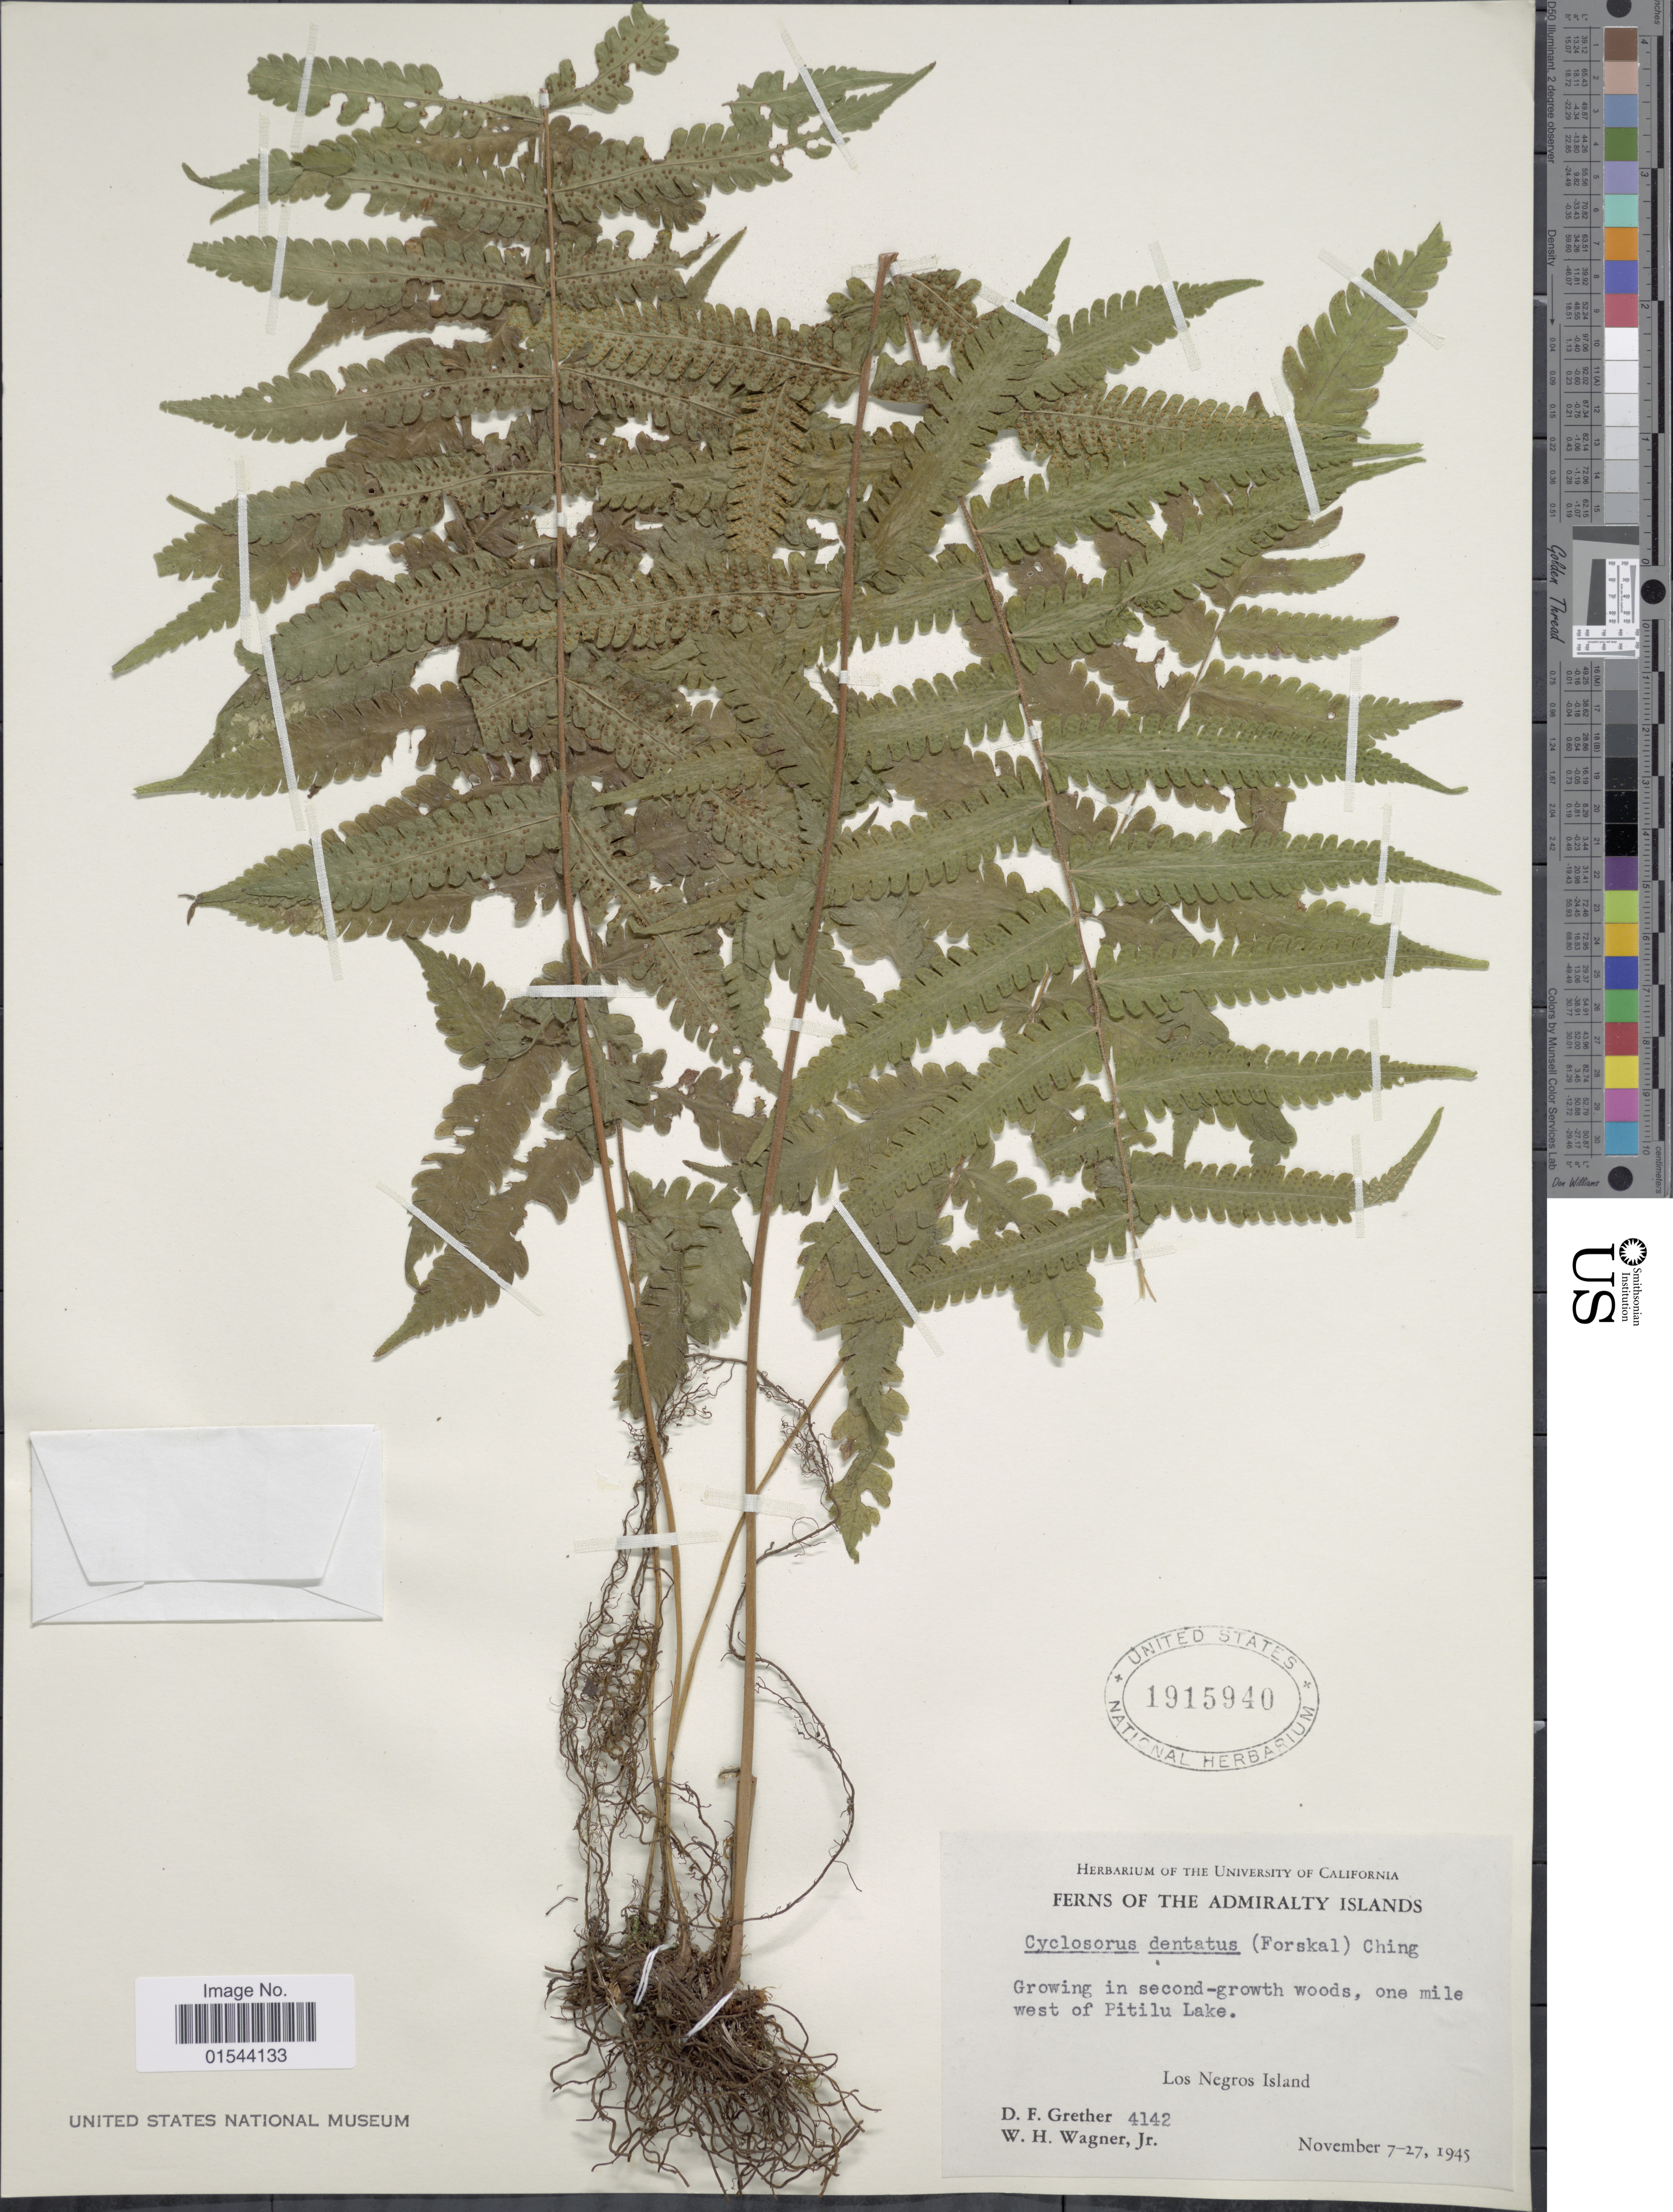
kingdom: Plantae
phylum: Tracheophyta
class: Polypodiopsida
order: Polypodiales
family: Thelypteridaceae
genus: Christella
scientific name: Christella dentata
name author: (Forssk.) Brownsey & Jermy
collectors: D. F. Grether & W. H. Wagner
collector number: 4142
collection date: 1945-11-07/1945-11-27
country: Papua New Guinea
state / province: Manus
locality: The Admiralty Islands, one mile west of Pitilu Lake, Los Negros Island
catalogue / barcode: US 1915940